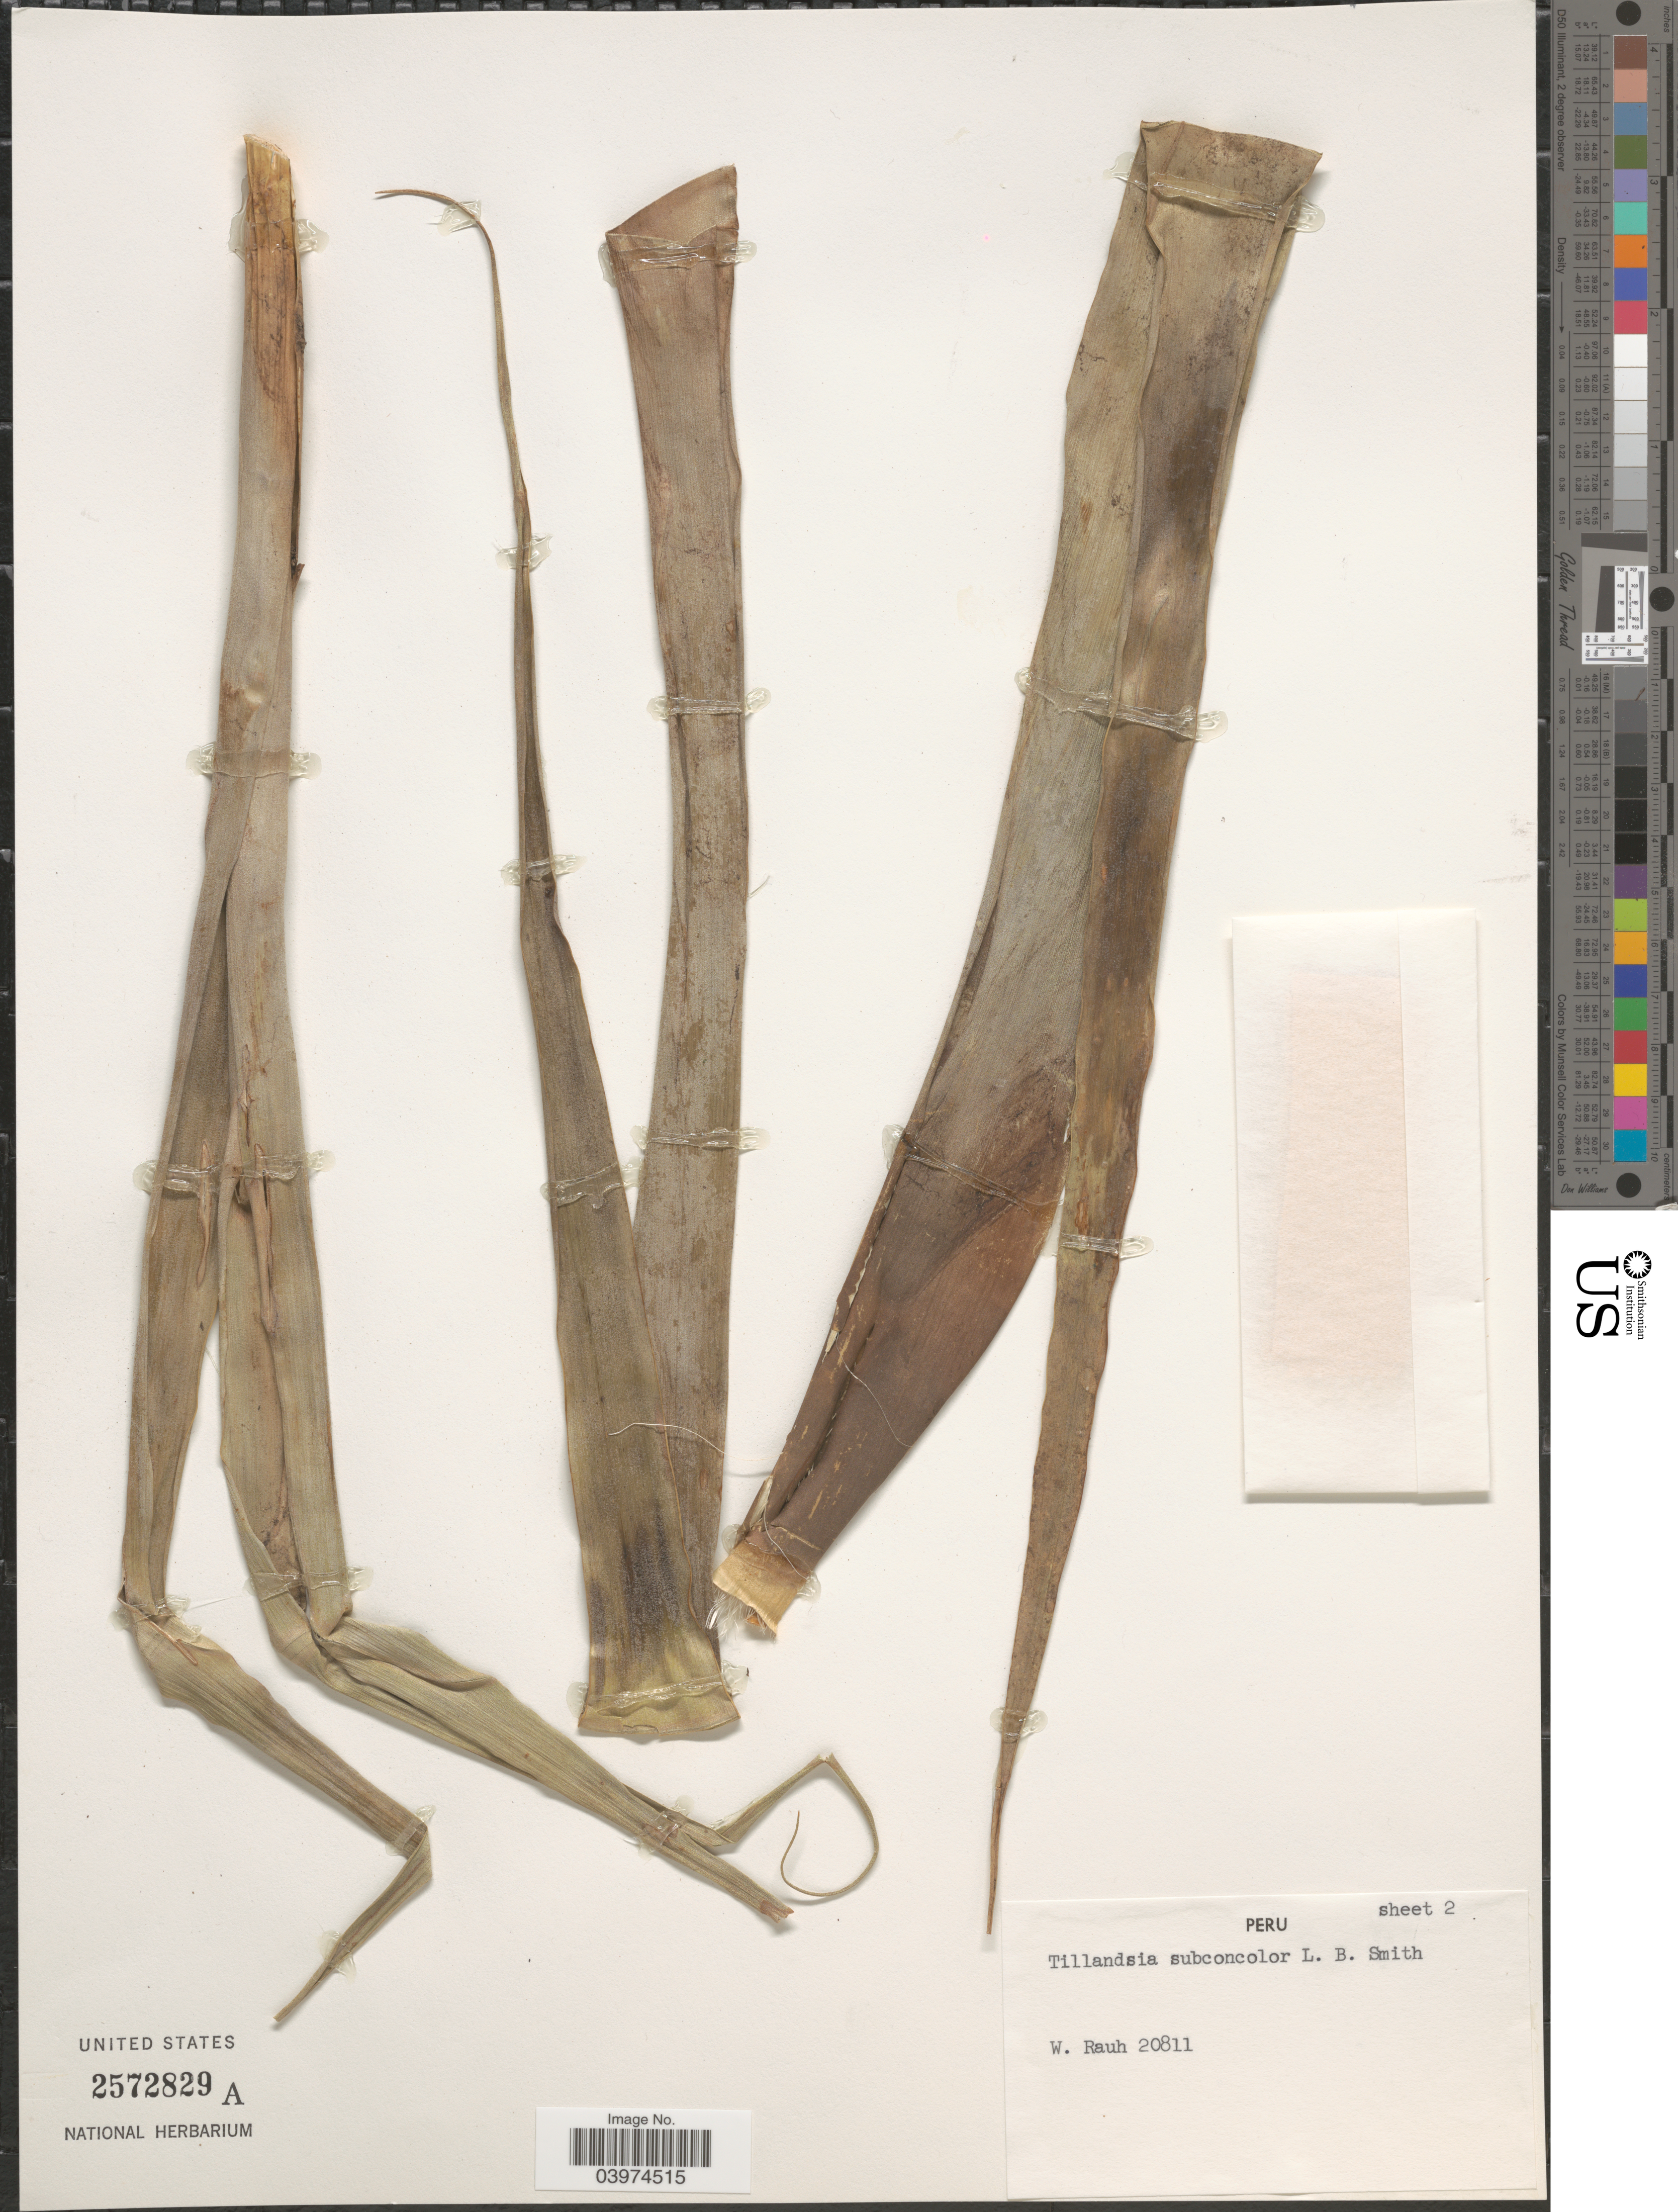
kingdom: Plantae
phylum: Tracheophyta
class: Liliopsida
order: Poales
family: Bromeliaceae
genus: Tillandsia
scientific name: Tillandsia subconcolor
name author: L.B. Sm.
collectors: W. Rauh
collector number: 20811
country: Peru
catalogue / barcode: US 2572829A